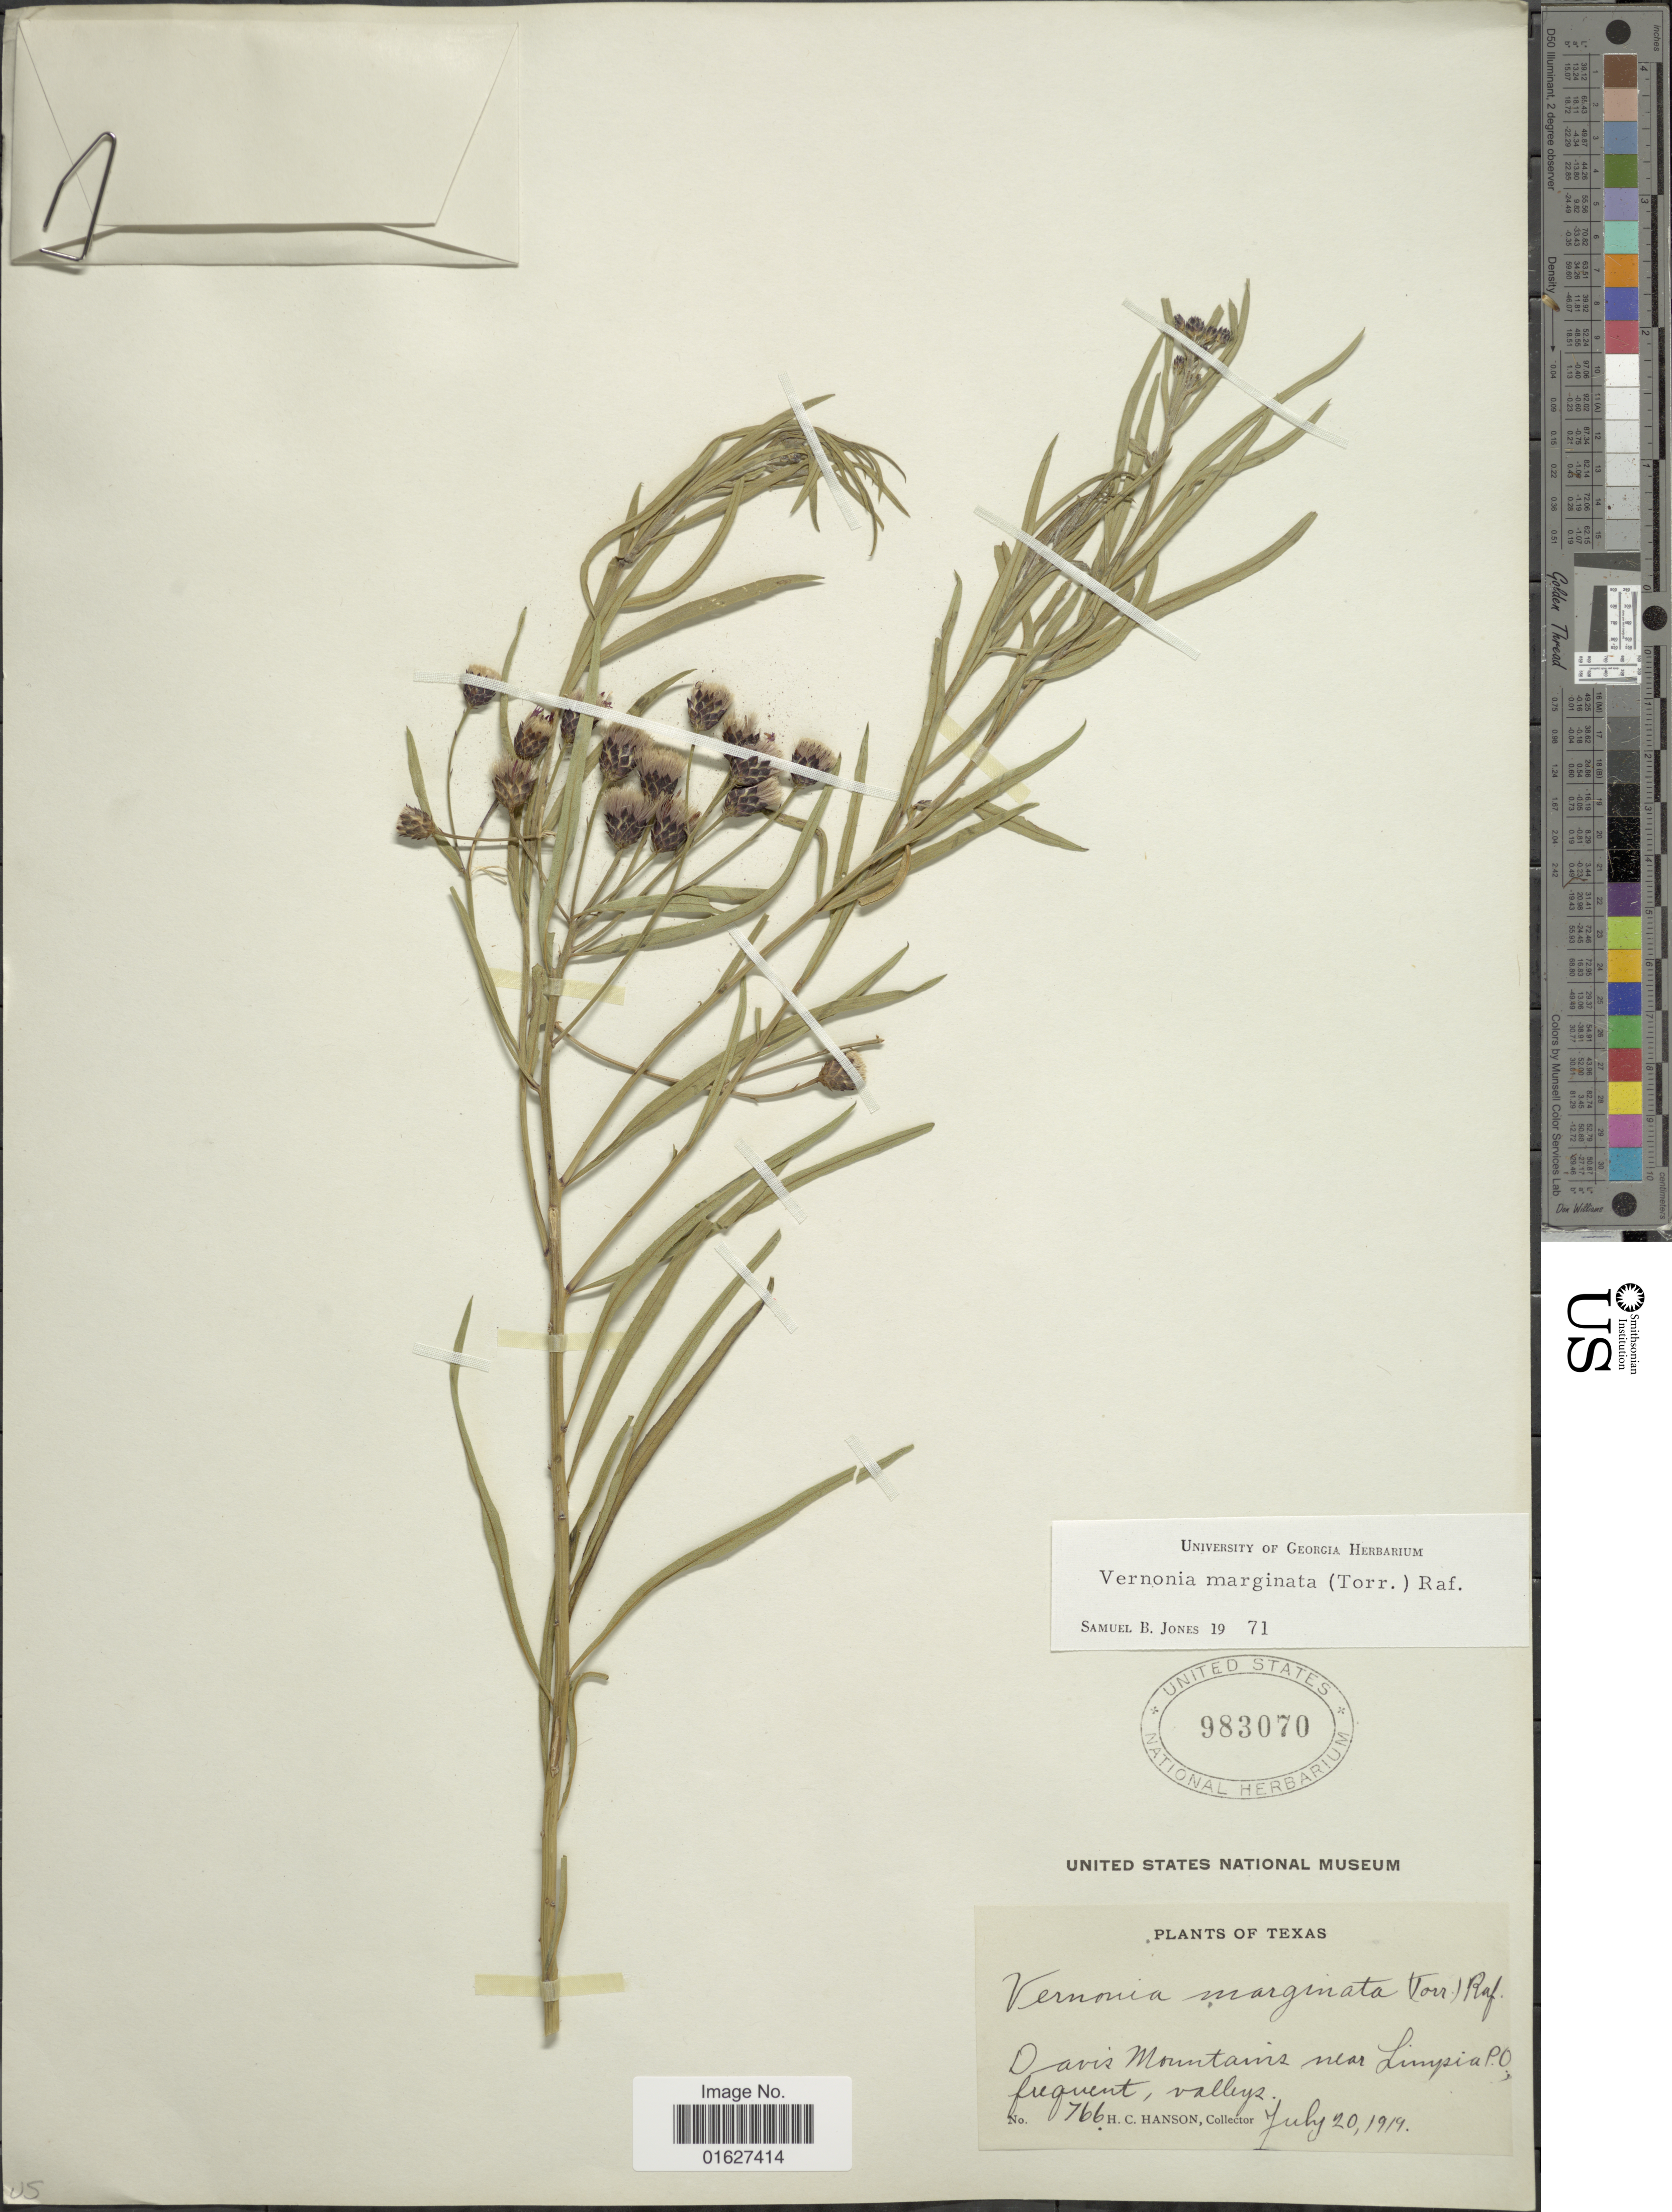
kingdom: Plantae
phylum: Tracheophyta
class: Magnoliopsida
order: Asterales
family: Asteraceae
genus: Vernonia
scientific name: Vernonia marginata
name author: (Torr.) Raf.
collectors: H. Hanson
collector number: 766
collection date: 1914-07-20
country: United States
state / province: Texas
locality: Davis Mountains near Limpia. P. O. frequent, valleys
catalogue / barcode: US 983070